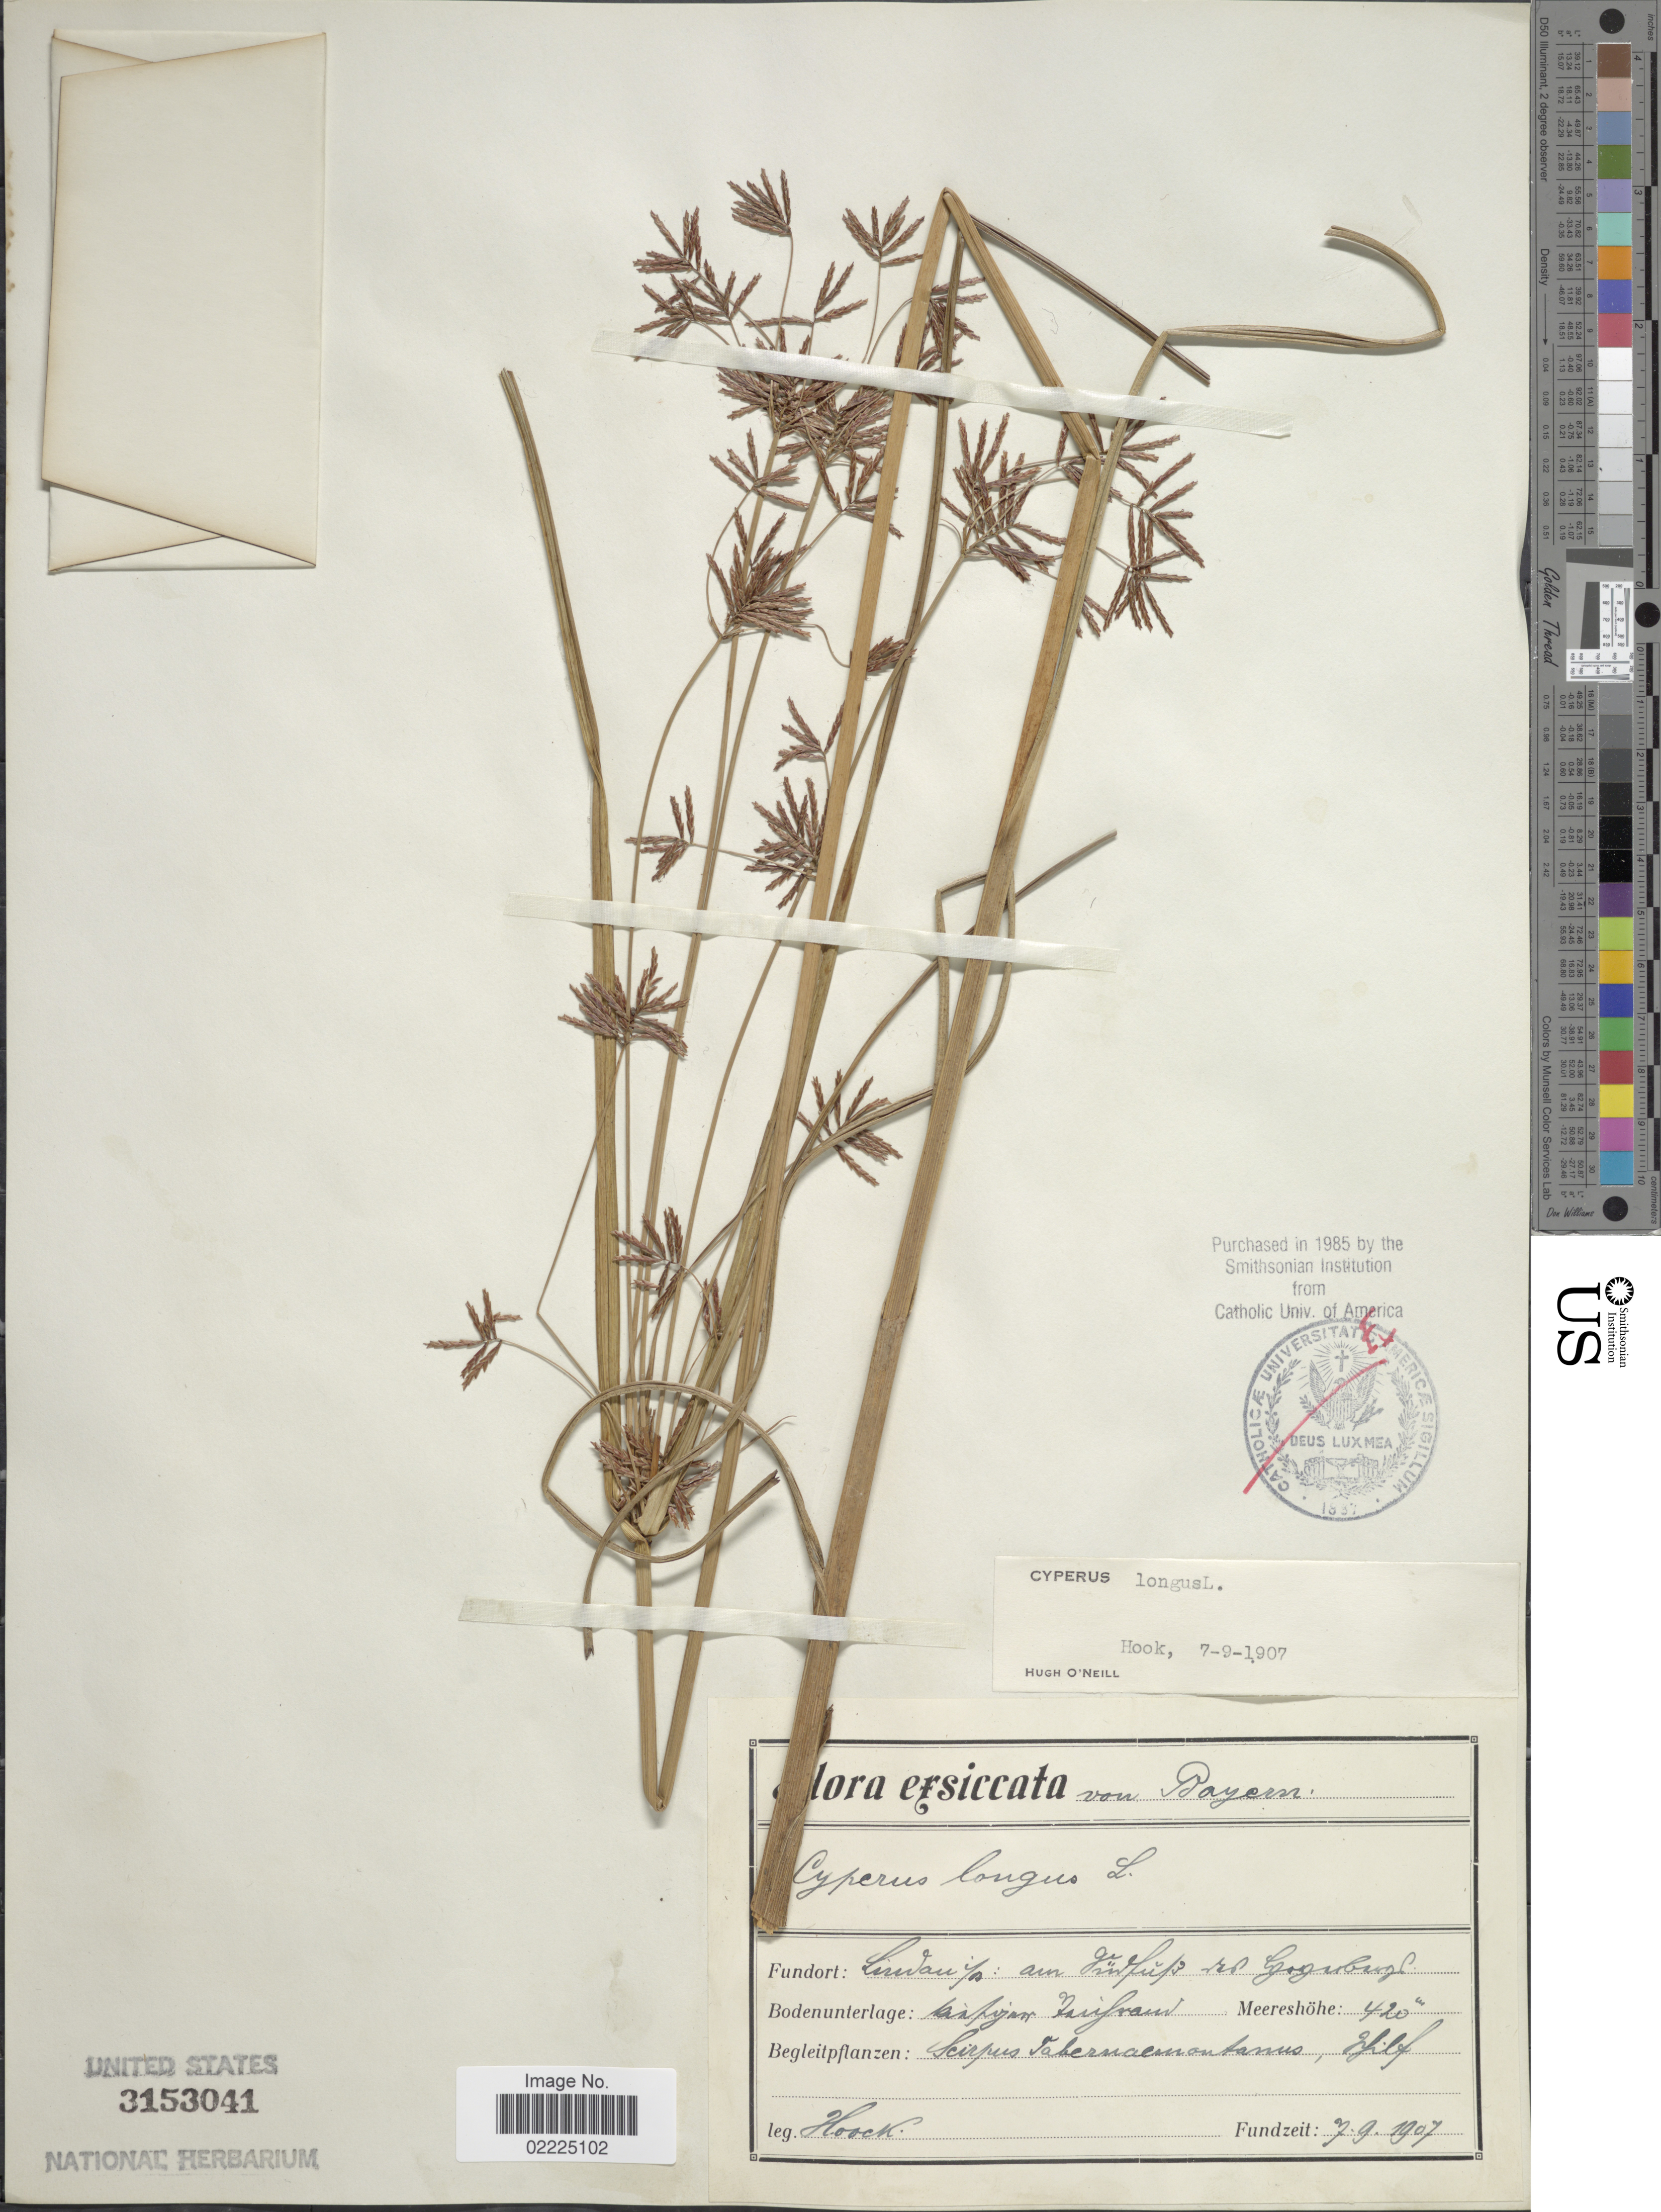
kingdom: Plantae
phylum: Tracheophyta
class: Liliopsida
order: Poales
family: Cyperaceae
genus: Cyperus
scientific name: Cyperus longus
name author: L.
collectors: -. Hoock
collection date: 1907-09-07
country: Germany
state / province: Bayern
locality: [illegible text]: [illegible text] der Gogerberg, [interpreted]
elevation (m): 420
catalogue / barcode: US 3153041